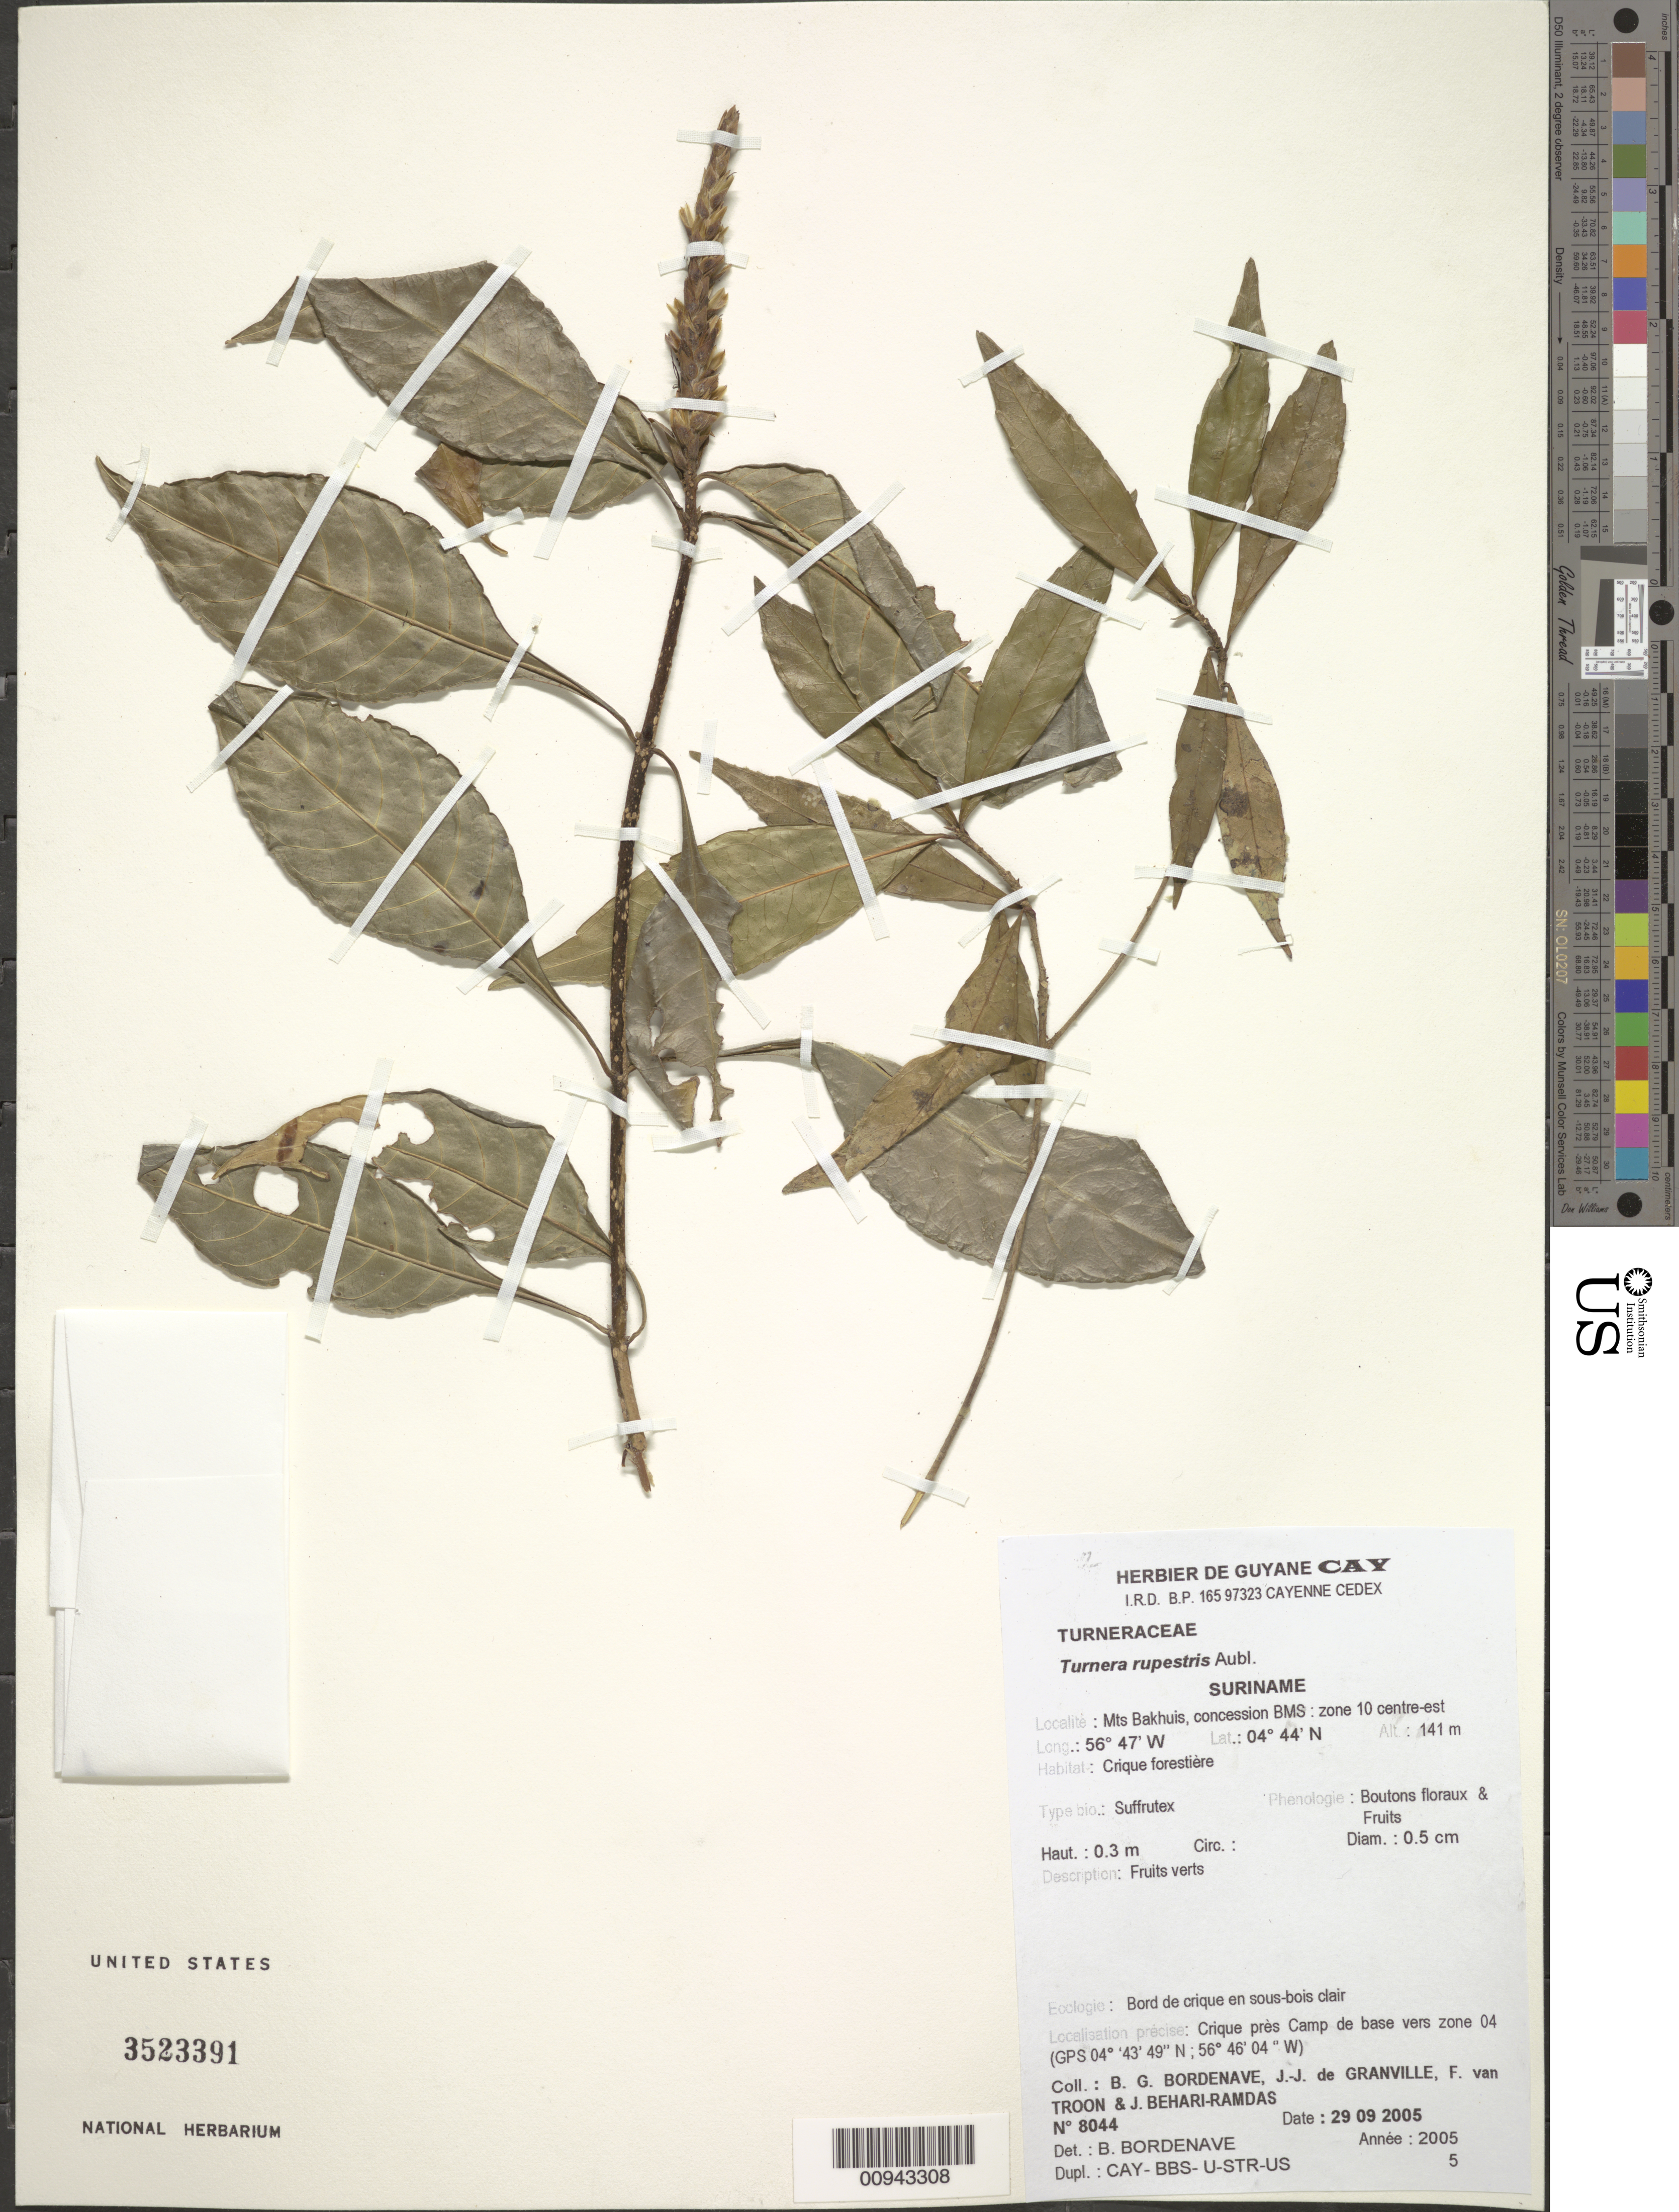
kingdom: Plantae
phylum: Tracheophyta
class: Magnoliopsida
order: Malpighiales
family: Turneraceae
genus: Turnera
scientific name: Turnera rupestris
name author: Aubl.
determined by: Bordenave, B.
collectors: B. Bordenave, J.-J. de Granville, F. Van Troon & J. Behari-Ramdas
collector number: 8044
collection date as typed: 29-Sep-05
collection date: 2005-09-29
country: Suriname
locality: Mts Bakhuis, concession BMS: Zone 10 centre-est. Crique pres Camp de base vers zone 04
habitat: Crique forestiere. Bord de crique en sous-bois clair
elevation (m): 141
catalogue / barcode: US 3523391